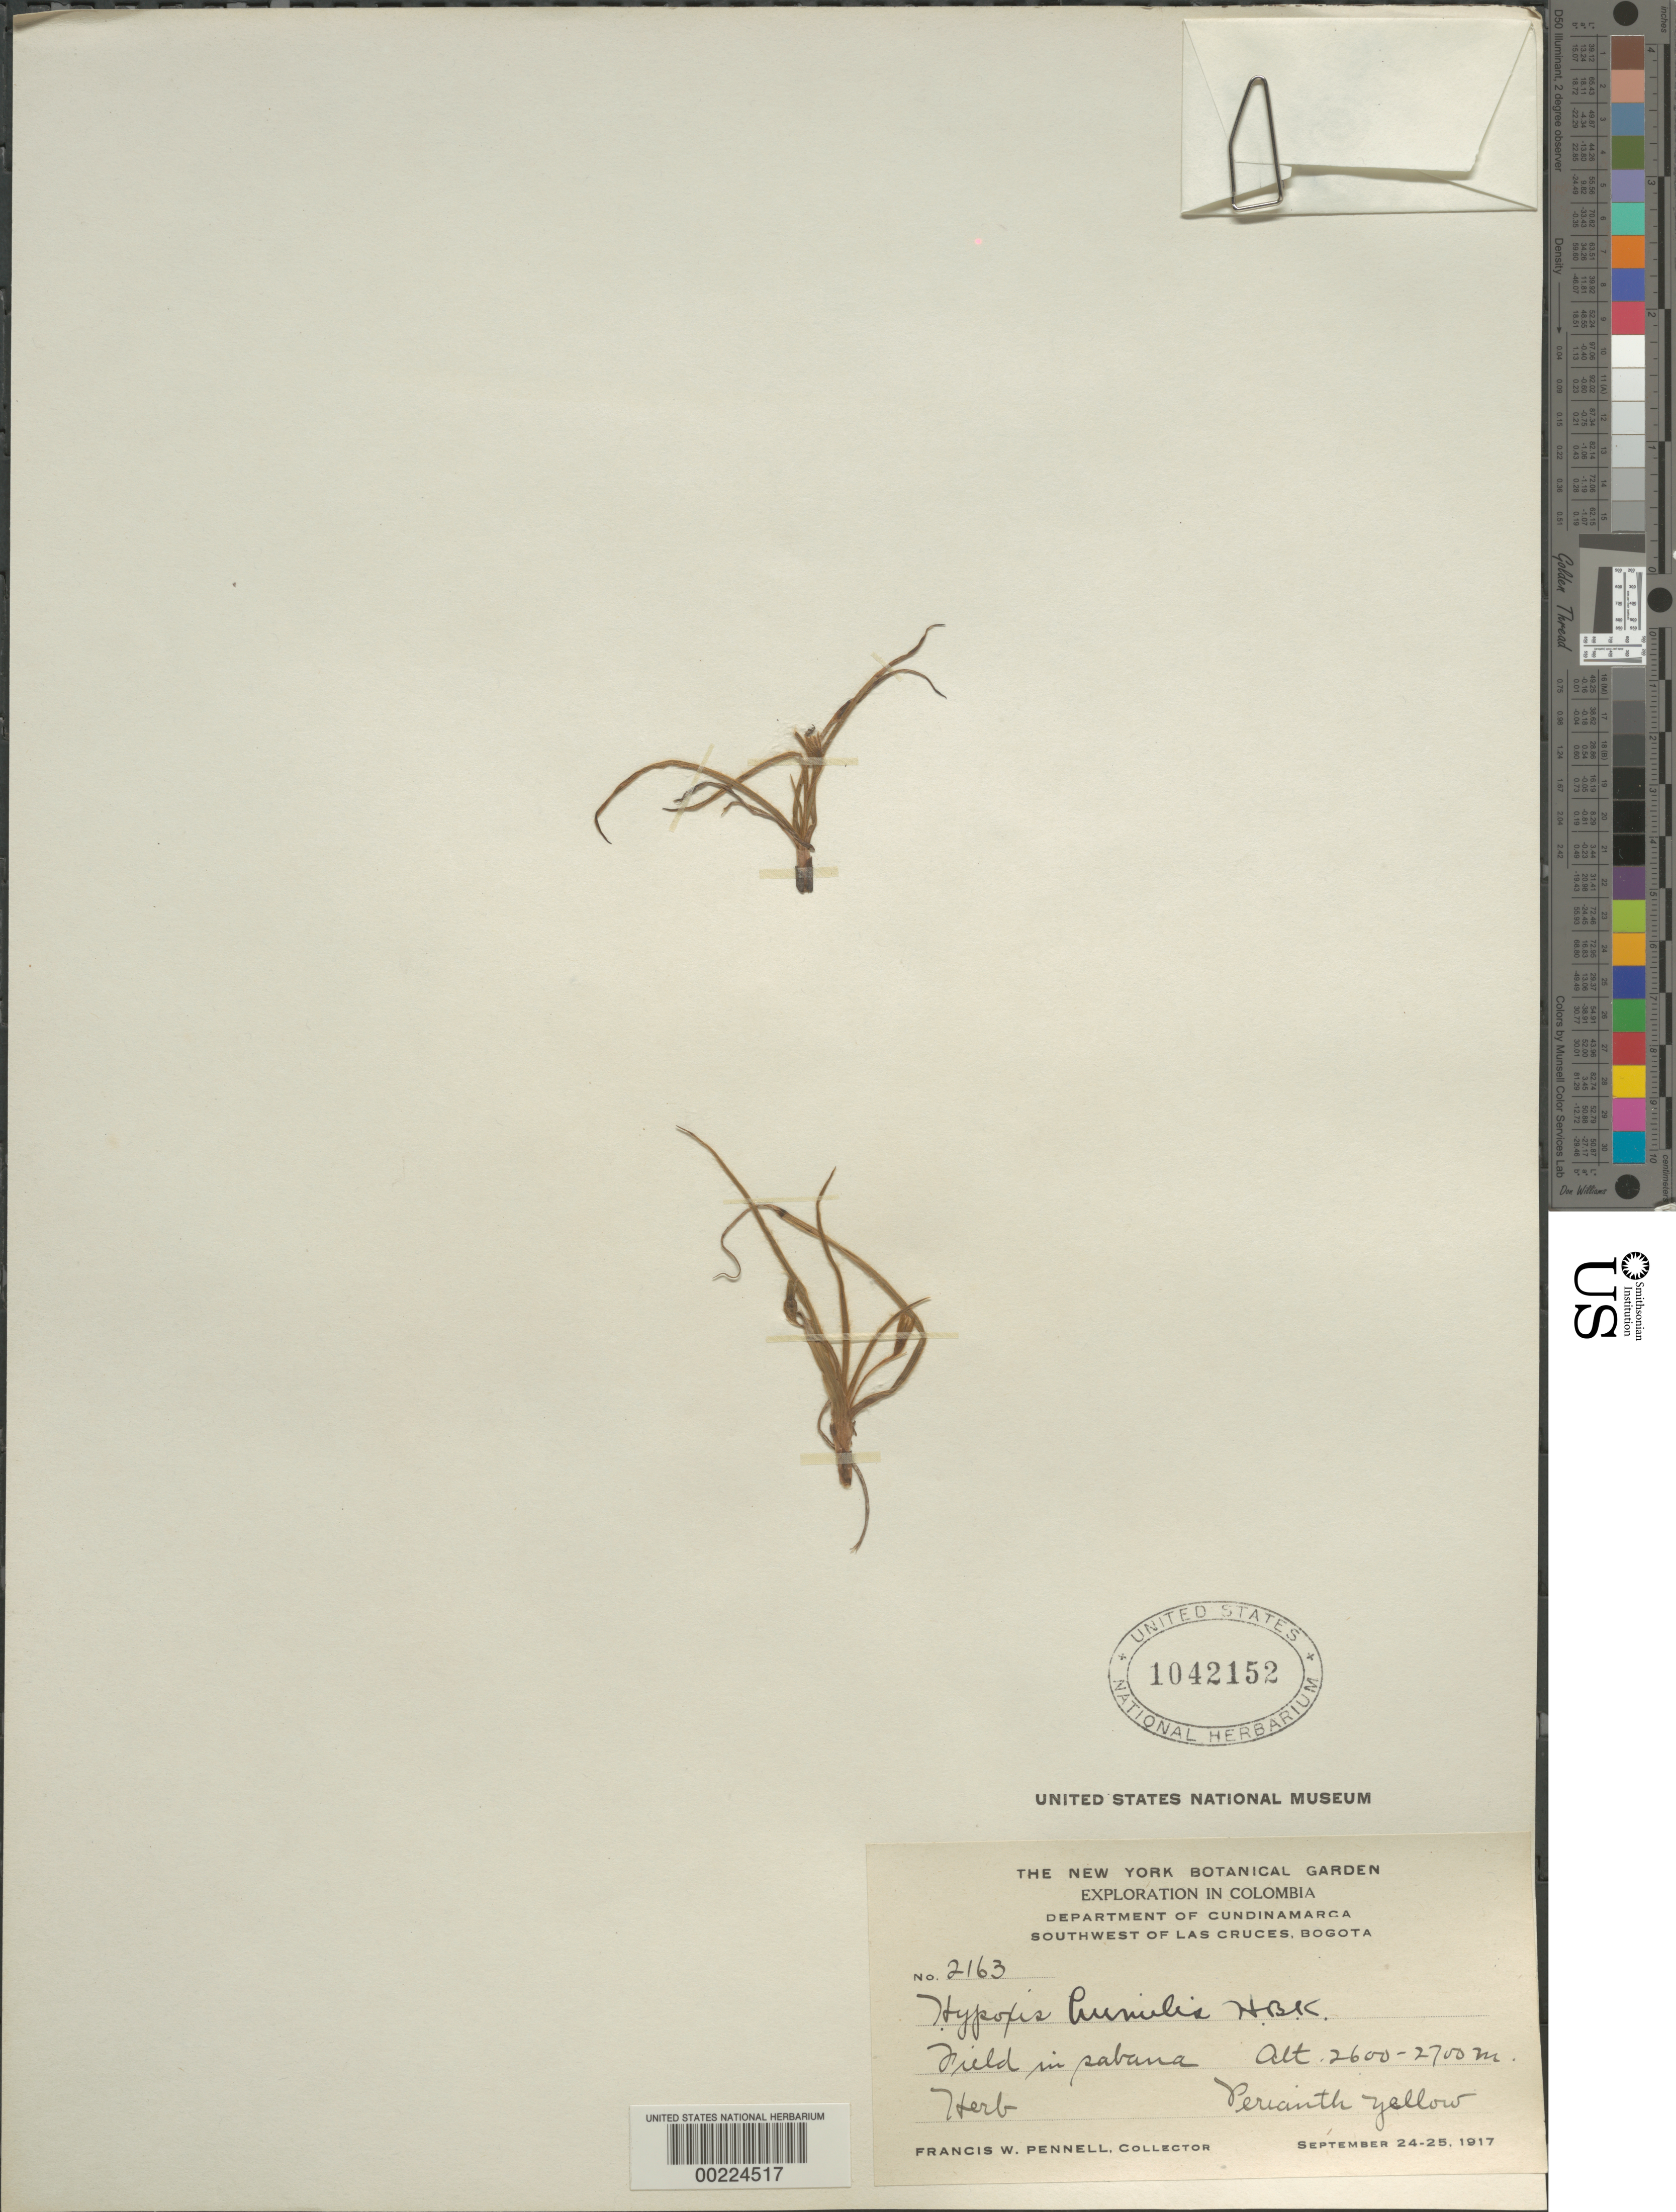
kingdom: Plantae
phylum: Tracheophyta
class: Liliopsida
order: Asparagales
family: Hypoxidaceae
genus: Hypoxis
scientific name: Hypoxis humilis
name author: Tharp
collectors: F. W. Pennell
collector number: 2163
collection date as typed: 24 Sep 1917 to 25 Sep 1917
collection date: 1917-09-24/1917-09-25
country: Colombia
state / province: Cundinamarca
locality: SW of Las Cruces, Bogota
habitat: Field in savanna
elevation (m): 2600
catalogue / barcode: US 1042152